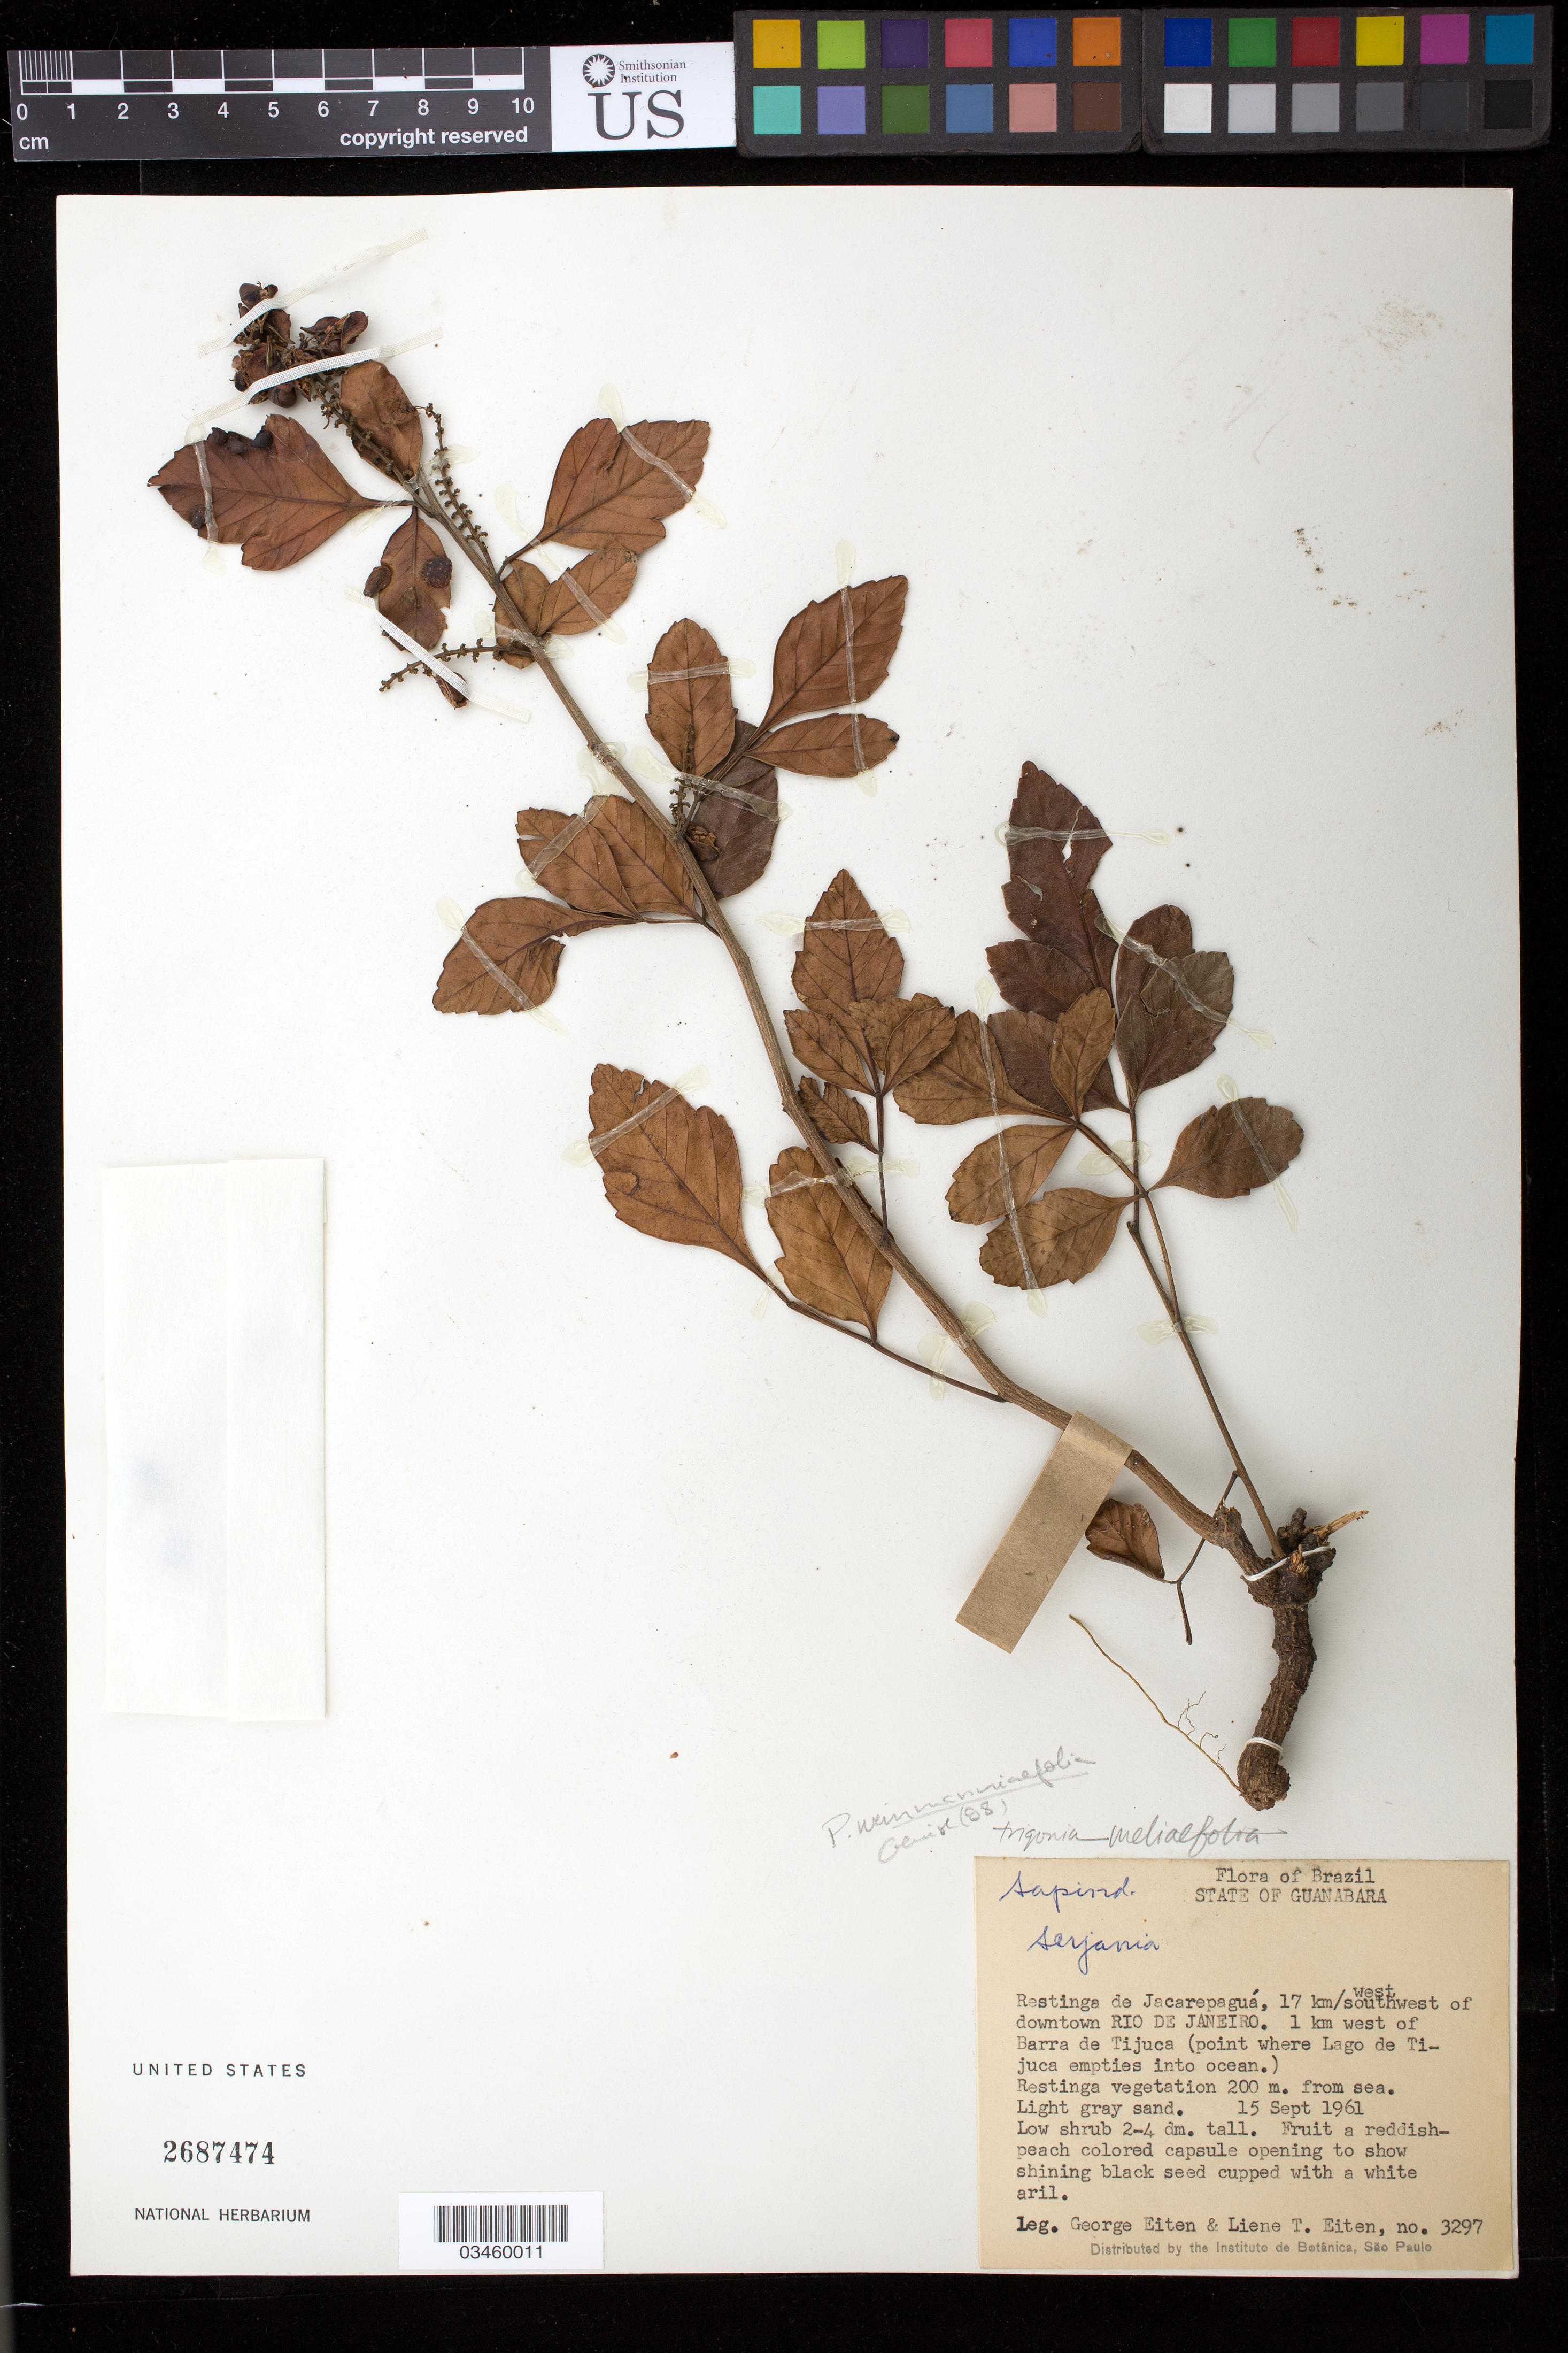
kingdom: Plantae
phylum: Tracheophyta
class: Magnoliopsida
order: Sapindales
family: Sapindaceae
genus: Paullinia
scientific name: Paullinia weinmanniifolia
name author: Mart.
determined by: Somner, G. V.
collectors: G. Eiten & L. T. Eiten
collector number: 3297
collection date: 1961-09-15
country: Brazil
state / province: Rio de Janeiro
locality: State of Guanabara, Restinga de Jacarepagua, 17 km WS west of downtown Rio de Janeiro. 1 km west of Barra de Tijuca (point where Lago de Tijuca empties into ocean)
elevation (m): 200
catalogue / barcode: US 2687474